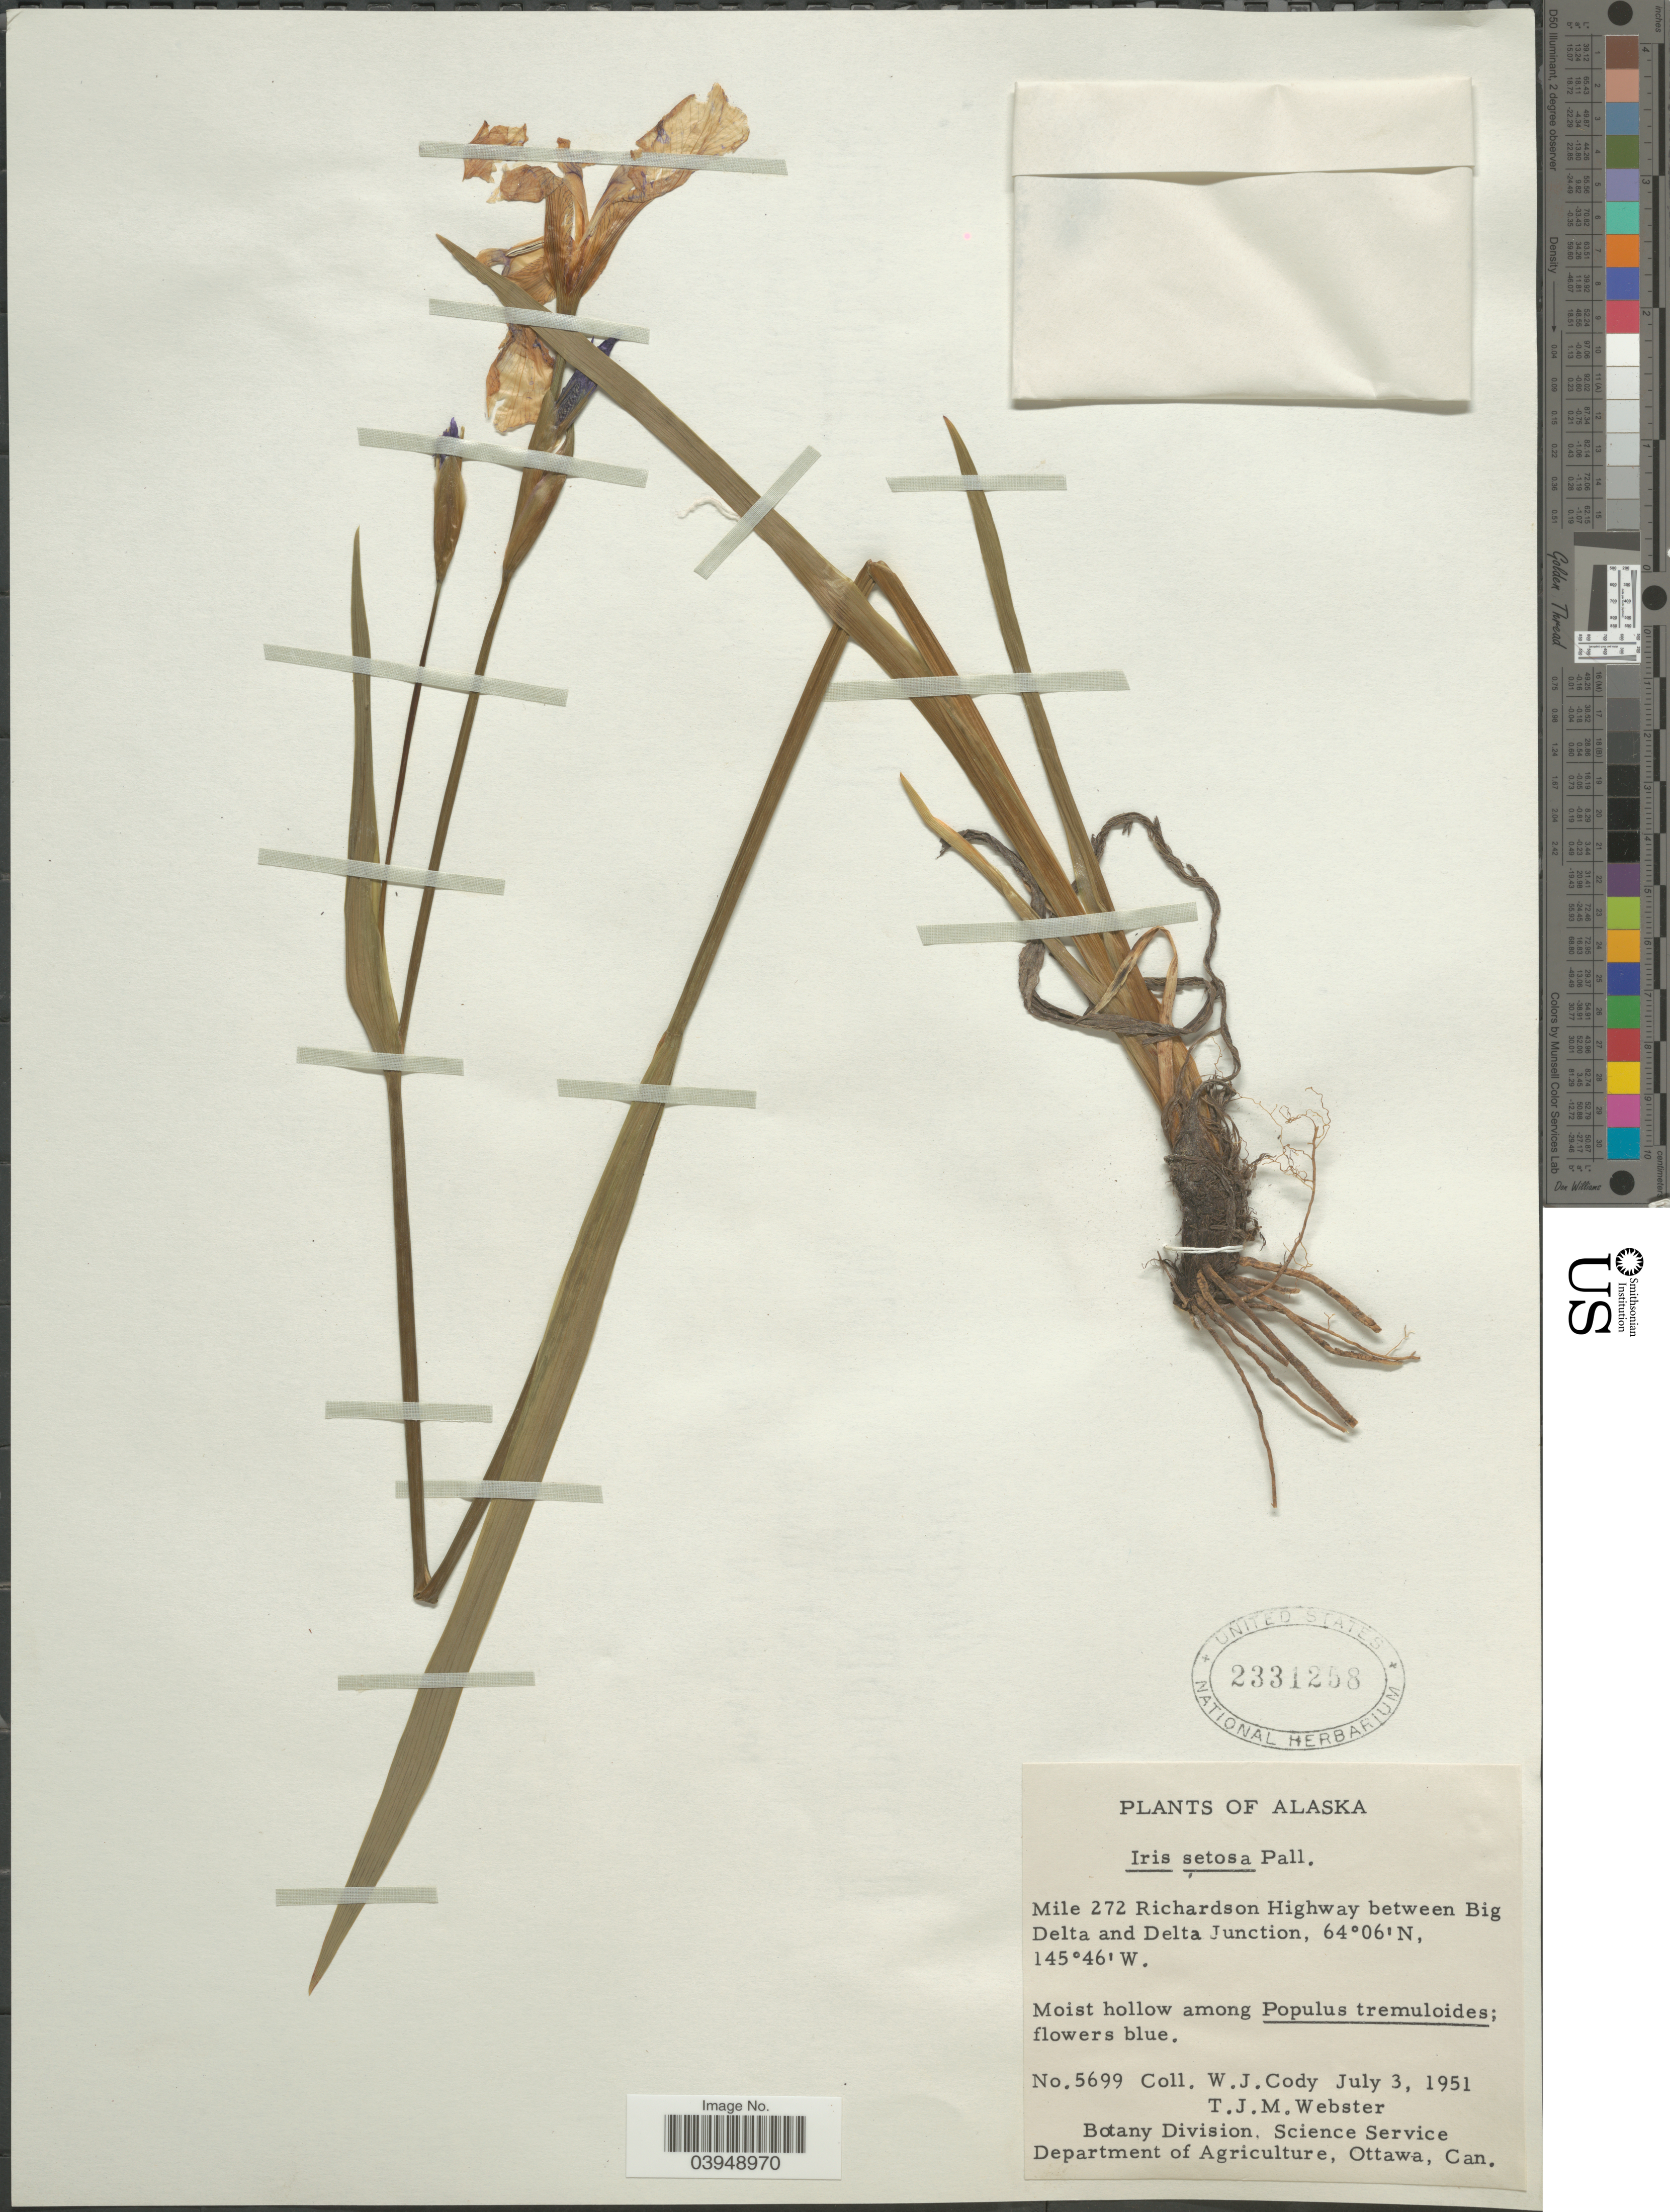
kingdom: Plantae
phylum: Tracheophyta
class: Liliopsida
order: Asparagales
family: Iridaceae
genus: Iris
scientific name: Iris setosa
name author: Pall. ex Link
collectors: W. Cody & T. J. Webster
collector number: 5699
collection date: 1951-07-03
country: United States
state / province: Alaska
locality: Mile 272 Richardson Highway between Big Delta and Delta Junction.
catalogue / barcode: US 2331258